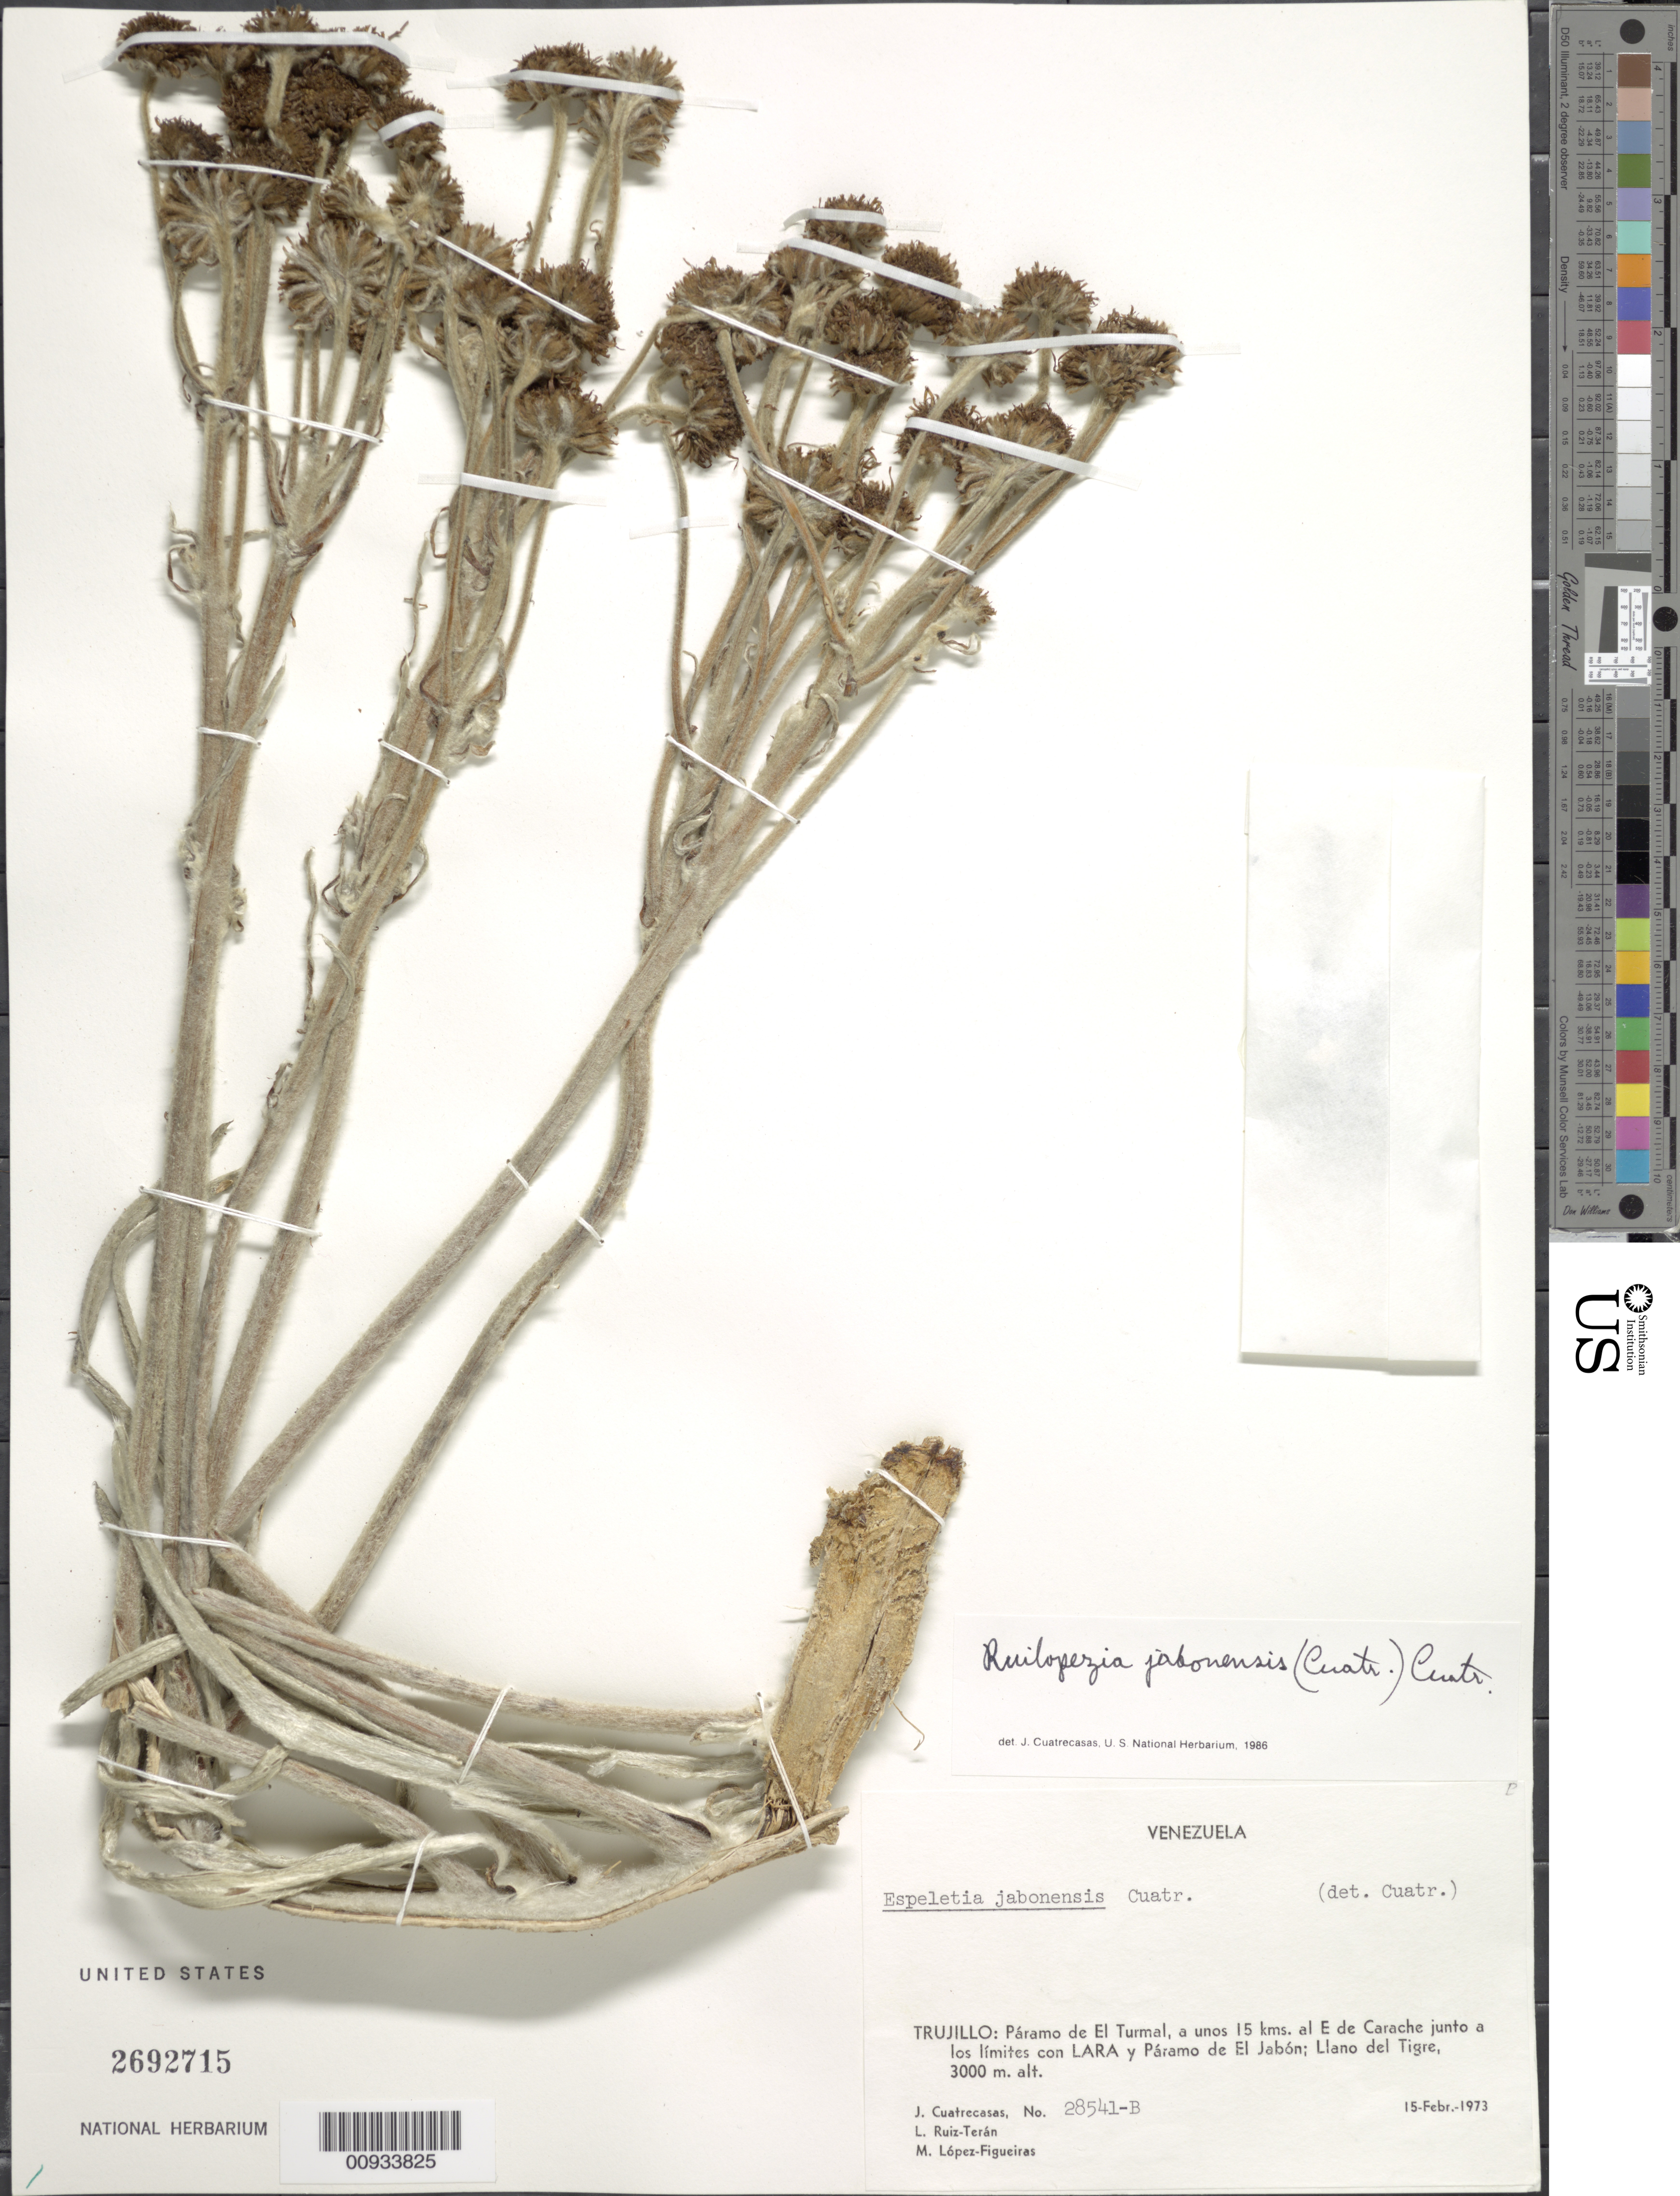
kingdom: Plantae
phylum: Tracheophyta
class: Magnoliopsida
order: Asterales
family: Asteraceae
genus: Ruilopezia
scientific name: Ruilopezia jabonensis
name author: (Cuatrec.) Cuatrec.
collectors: J. Cuatrecasas, L. E. Ruíz-Terán & M. López Figueiras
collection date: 1973-02-15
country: Venezuela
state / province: Trujillo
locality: Páramo de El Turmal. Páramo de El Turmal, a unos 15 kms. al E de Carache junto a los límites con Lara y Páramo de El Jabón; Llano del Tigre.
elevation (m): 3000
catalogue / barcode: US 2692715